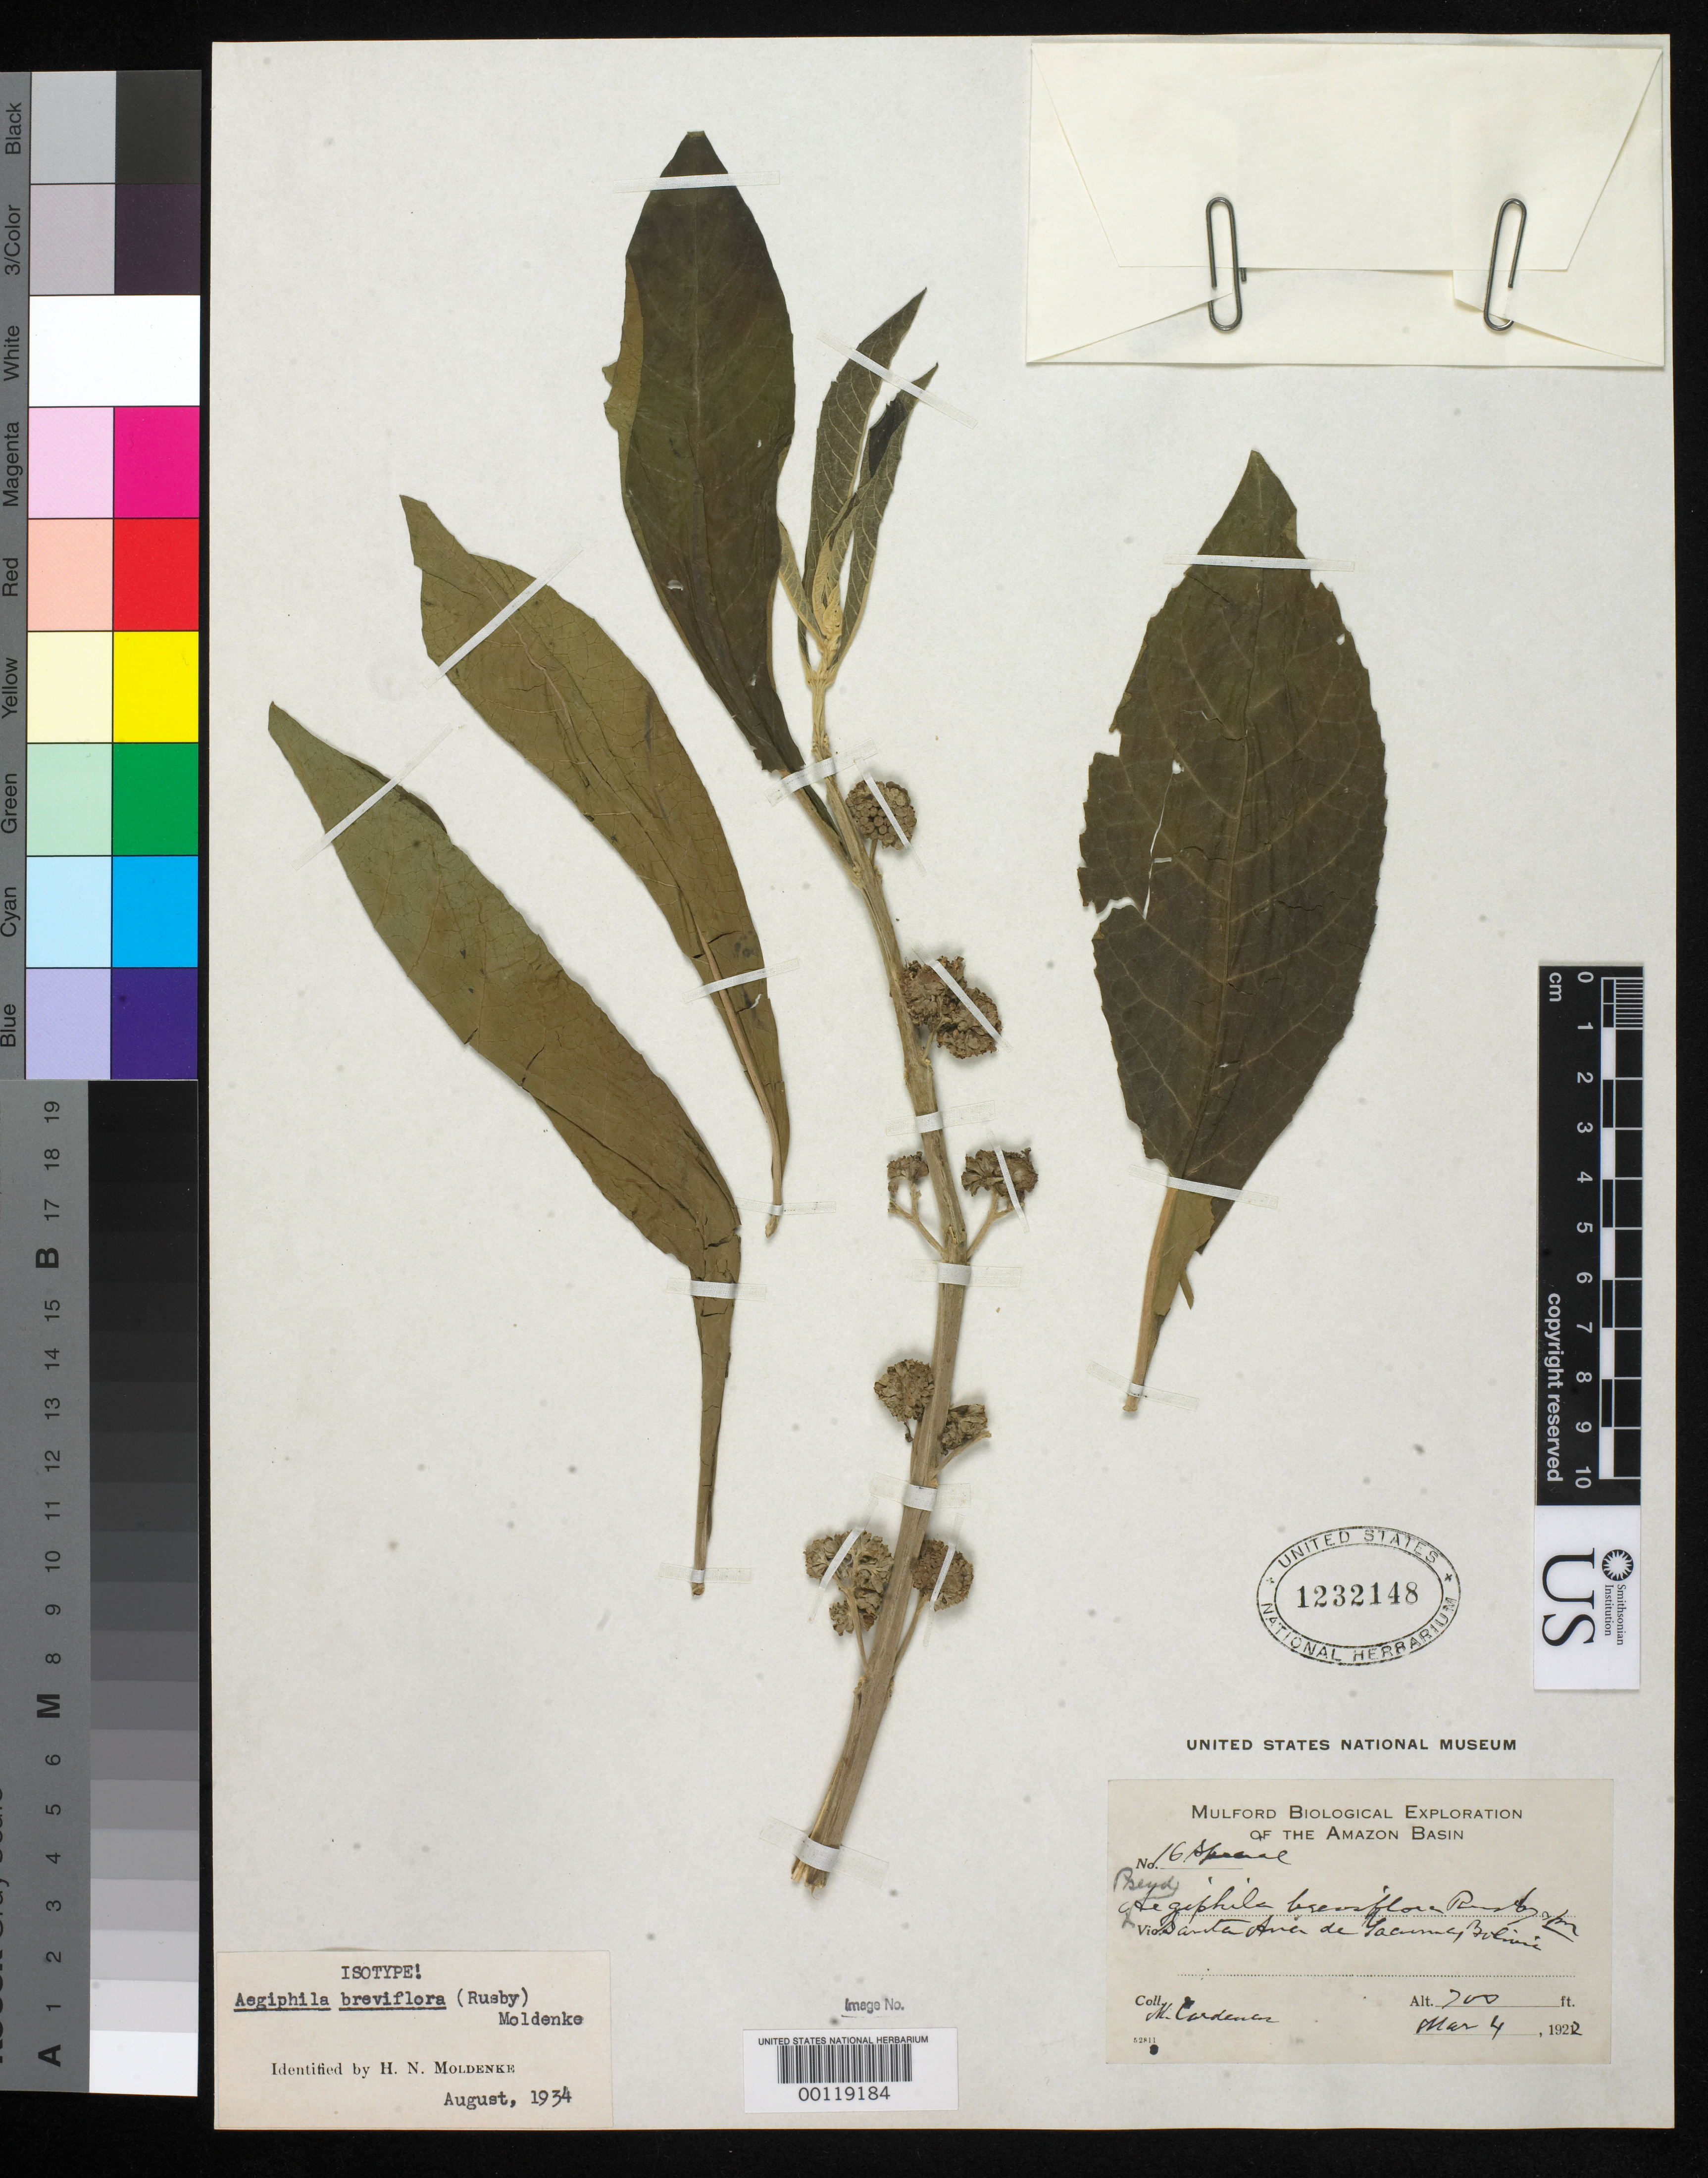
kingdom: Plantae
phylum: Tracheophyta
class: Magnoliopsida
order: Lamiales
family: Lamiaceae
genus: Pseudaegiphila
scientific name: Pseudaegiphila breviflora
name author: Rusby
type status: Isotype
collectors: M. Cárdenas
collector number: Mulford Biol. Expl. 16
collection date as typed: Mar. 4, 1922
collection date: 1922-03-04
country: Bolivia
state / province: Beni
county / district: Yacuma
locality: Santa Ana de Yacuma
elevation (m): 213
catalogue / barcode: US 1232148